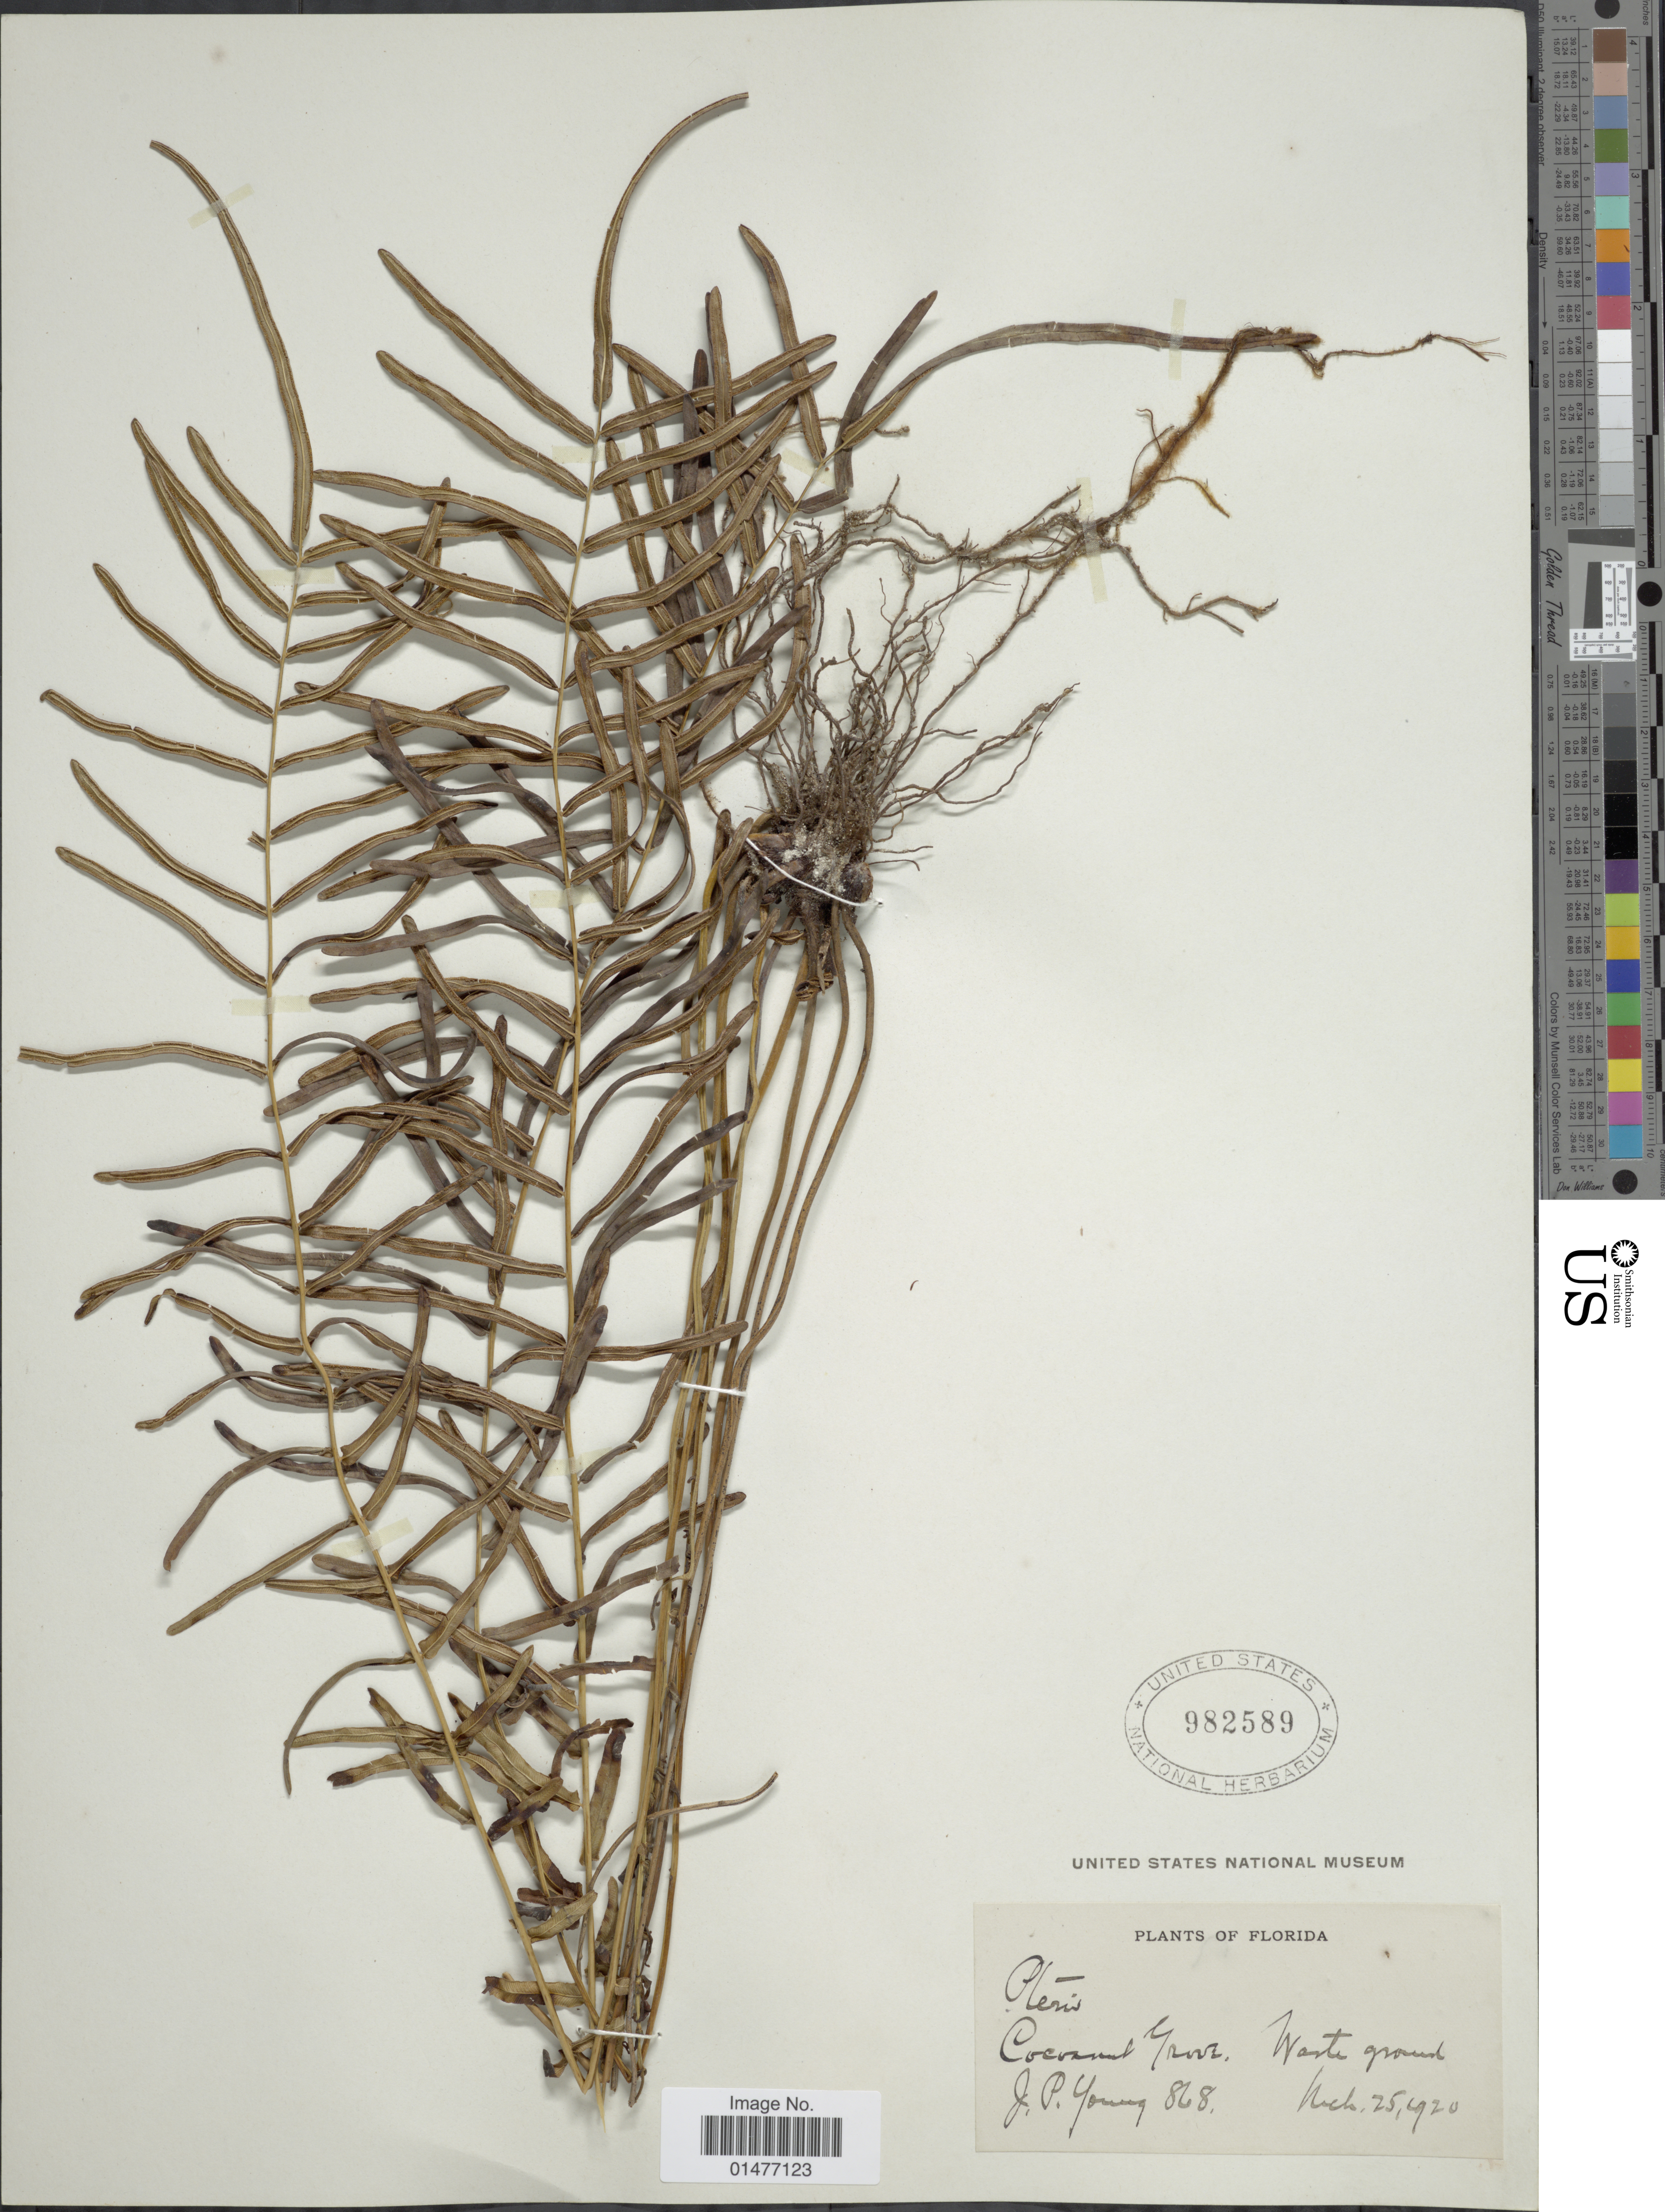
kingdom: Plantae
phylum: Tracheophyta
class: Polypodiopsida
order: Polypodiales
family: Pteridaceae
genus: Pteris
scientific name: Pteris bahamenis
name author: (J. Agardh) Fée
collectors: J. P. Young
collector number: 868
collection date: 1920-03-25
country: United States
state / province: Florida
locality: Coconut Grove, waste ground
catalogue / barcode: US 982589